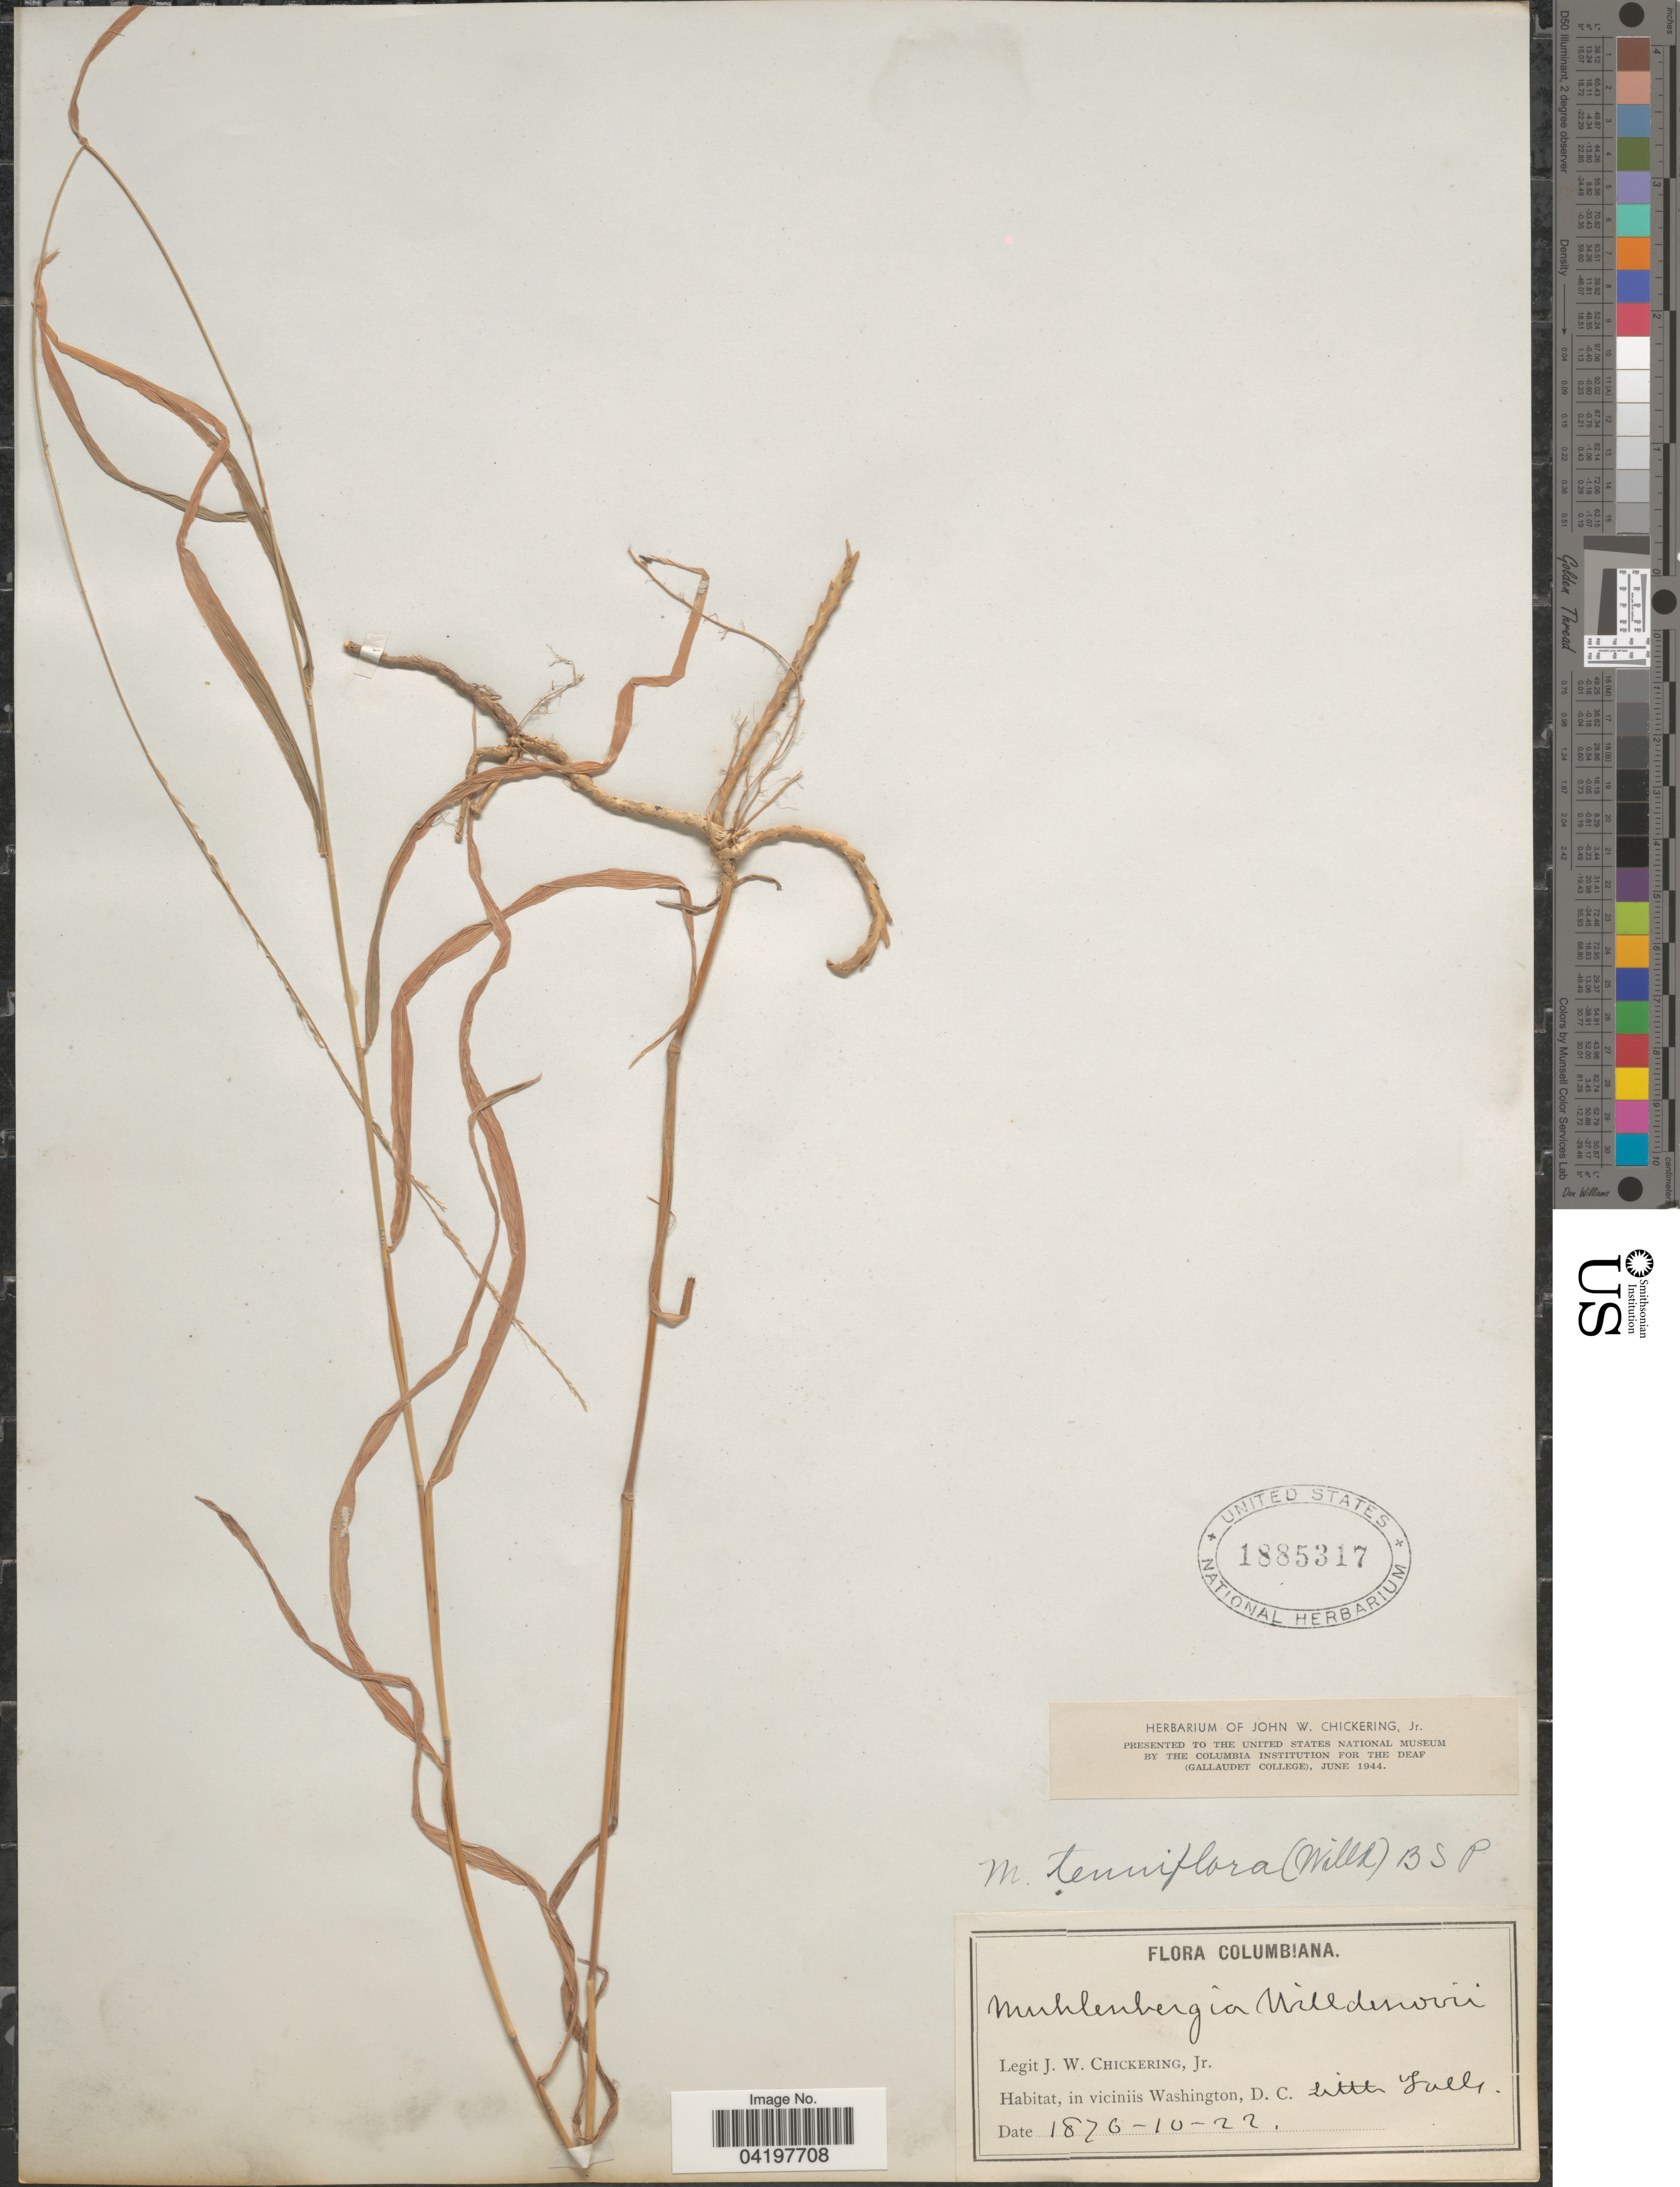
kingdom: Plantae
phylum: Tracheophyta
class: Liliopsida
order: Poales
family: Poaceae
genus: Muhlenbergia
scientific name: Muhlenbergia tenuiflora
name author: (Willd.) Britton, Stearns & Poggenb.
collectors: J. W. Chickering Jr.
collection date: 1876-10-22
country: United States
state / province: District of Columbia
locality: Columbiana. In viciniis Washington, Little Falls.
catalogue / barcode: US 1885317